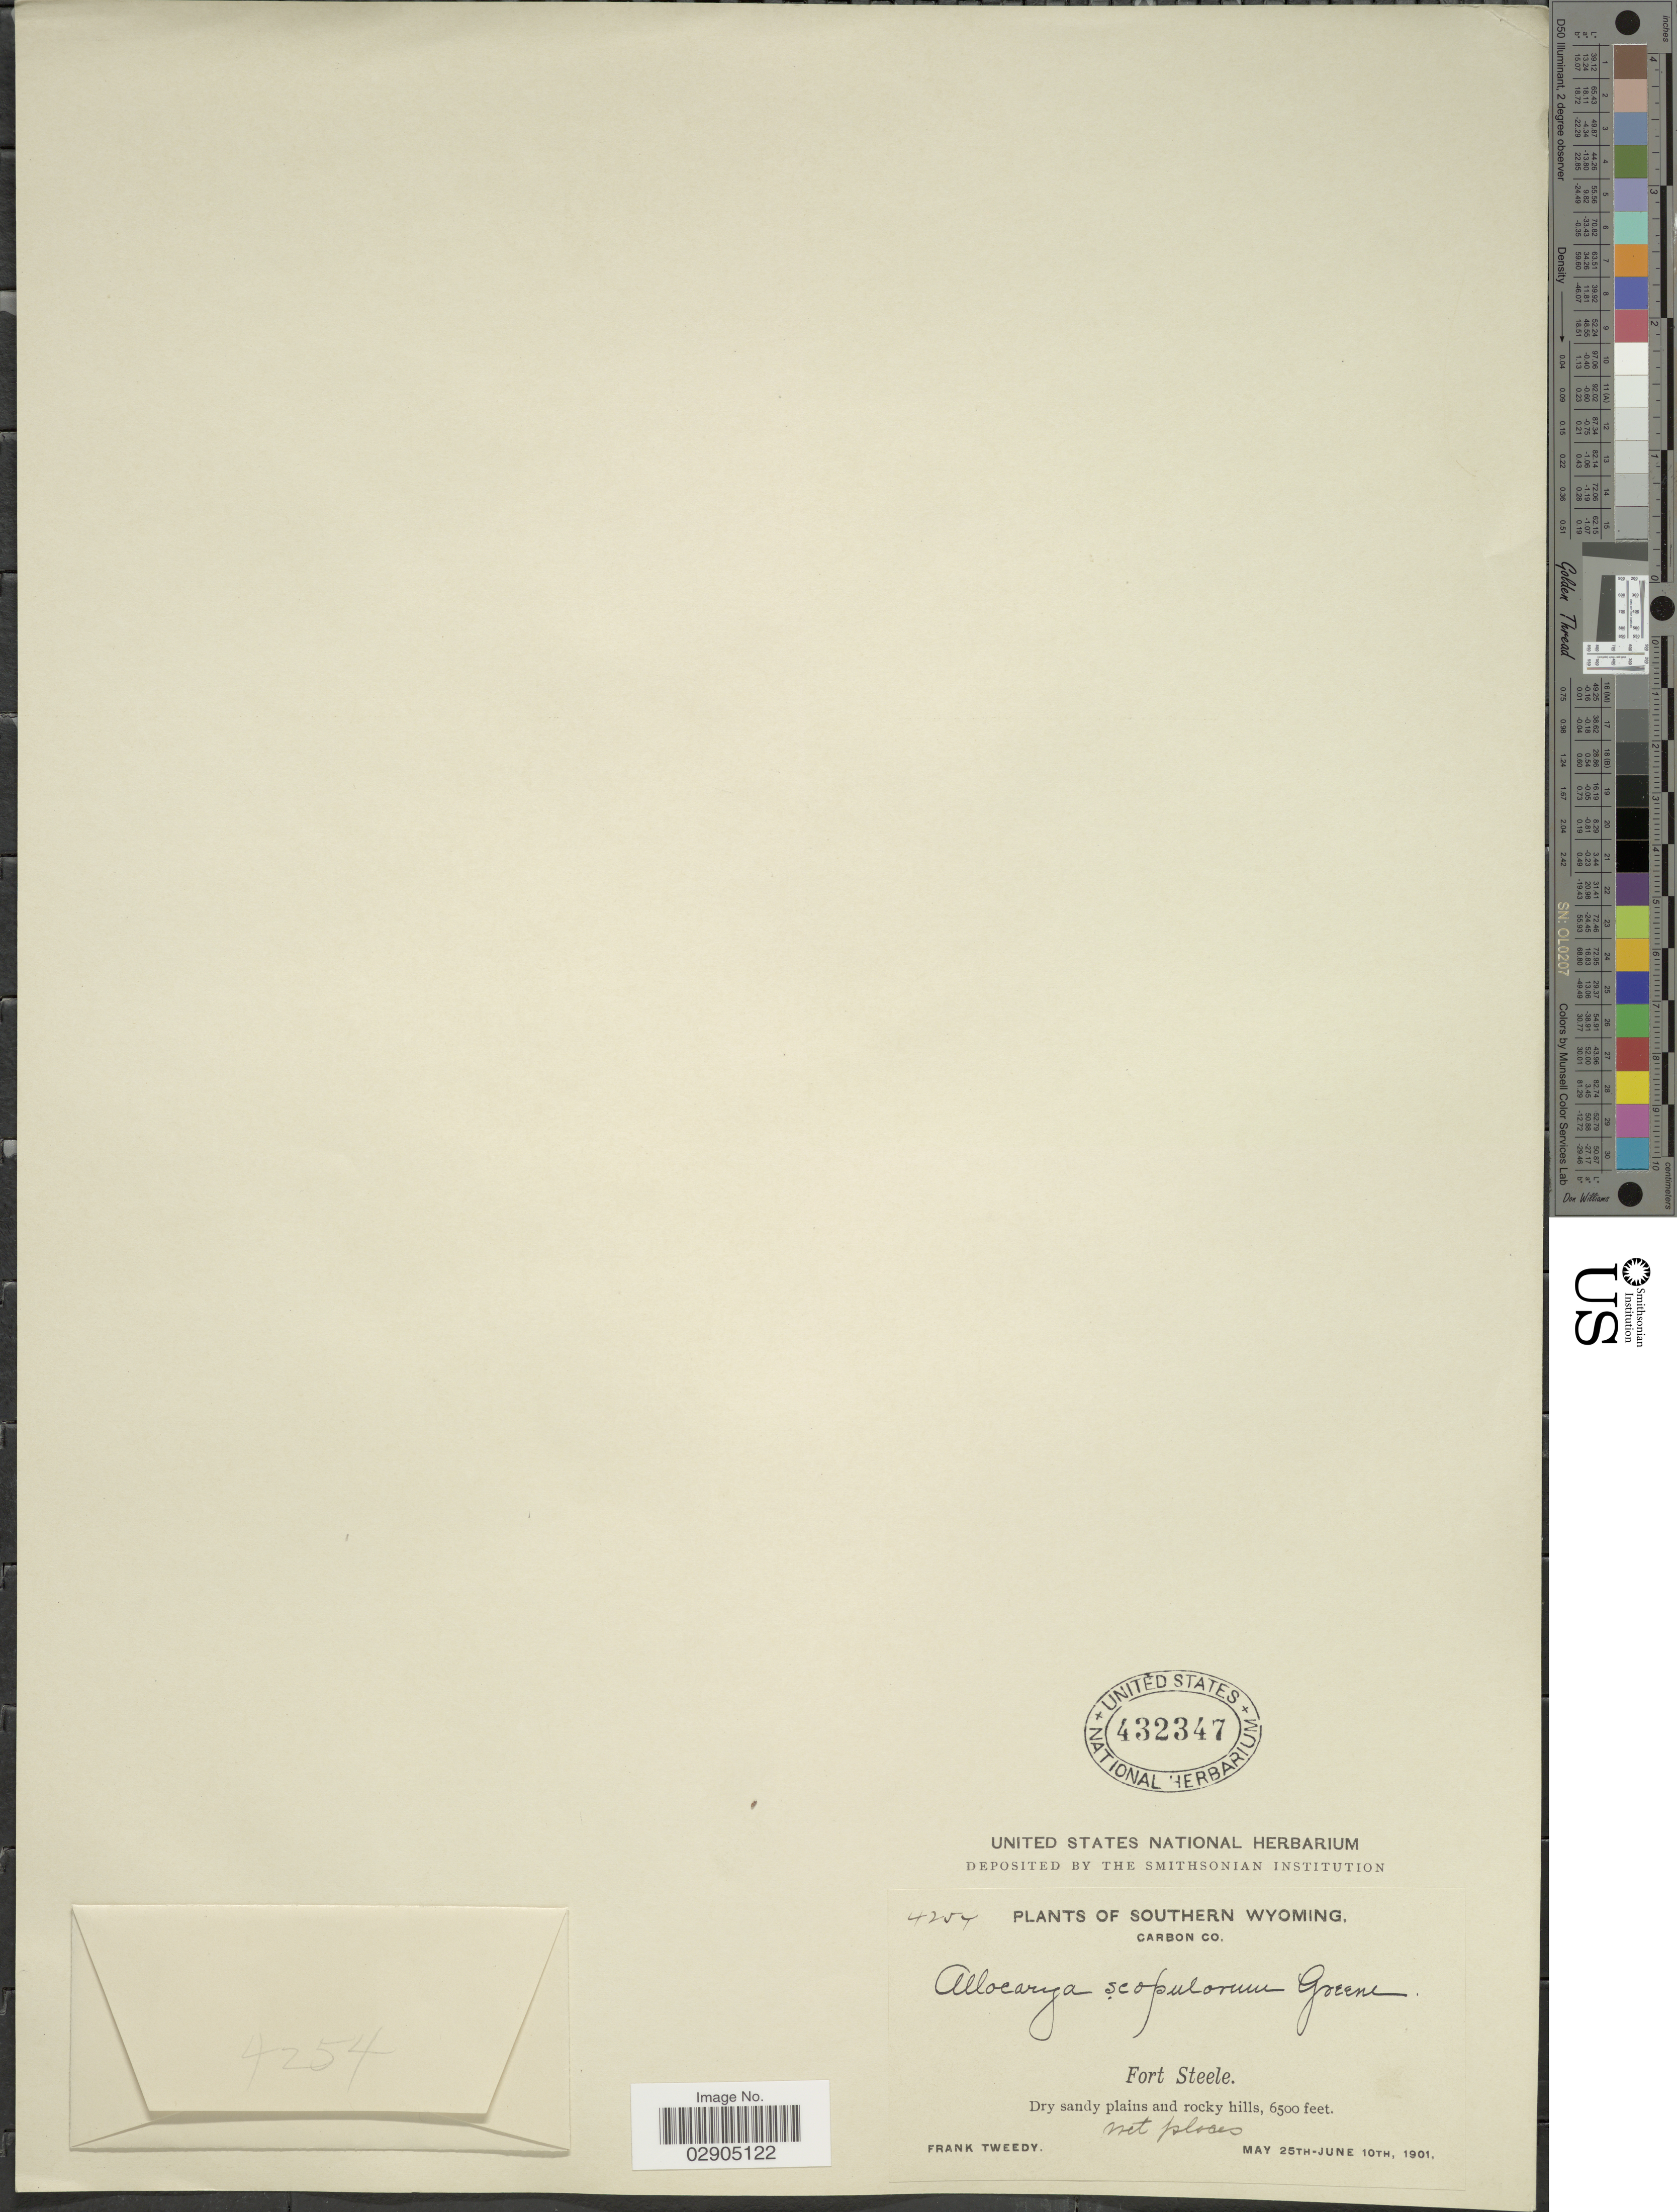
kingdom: Plantae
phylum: Tracheophyta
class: Magnoliopsida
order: Boraginales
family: Boraginaceae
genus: Allocarya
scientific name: Allocarya californica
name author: (Fisch. & C.A. Mey.) Greene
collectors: F. Tweedy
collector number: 4254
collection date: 1901-05-25/1901-06-10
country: United States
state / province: Wyoming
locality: Southern Wyoming, Carbon Co. Fort Steele.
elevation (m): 1981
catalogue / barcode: US 432347